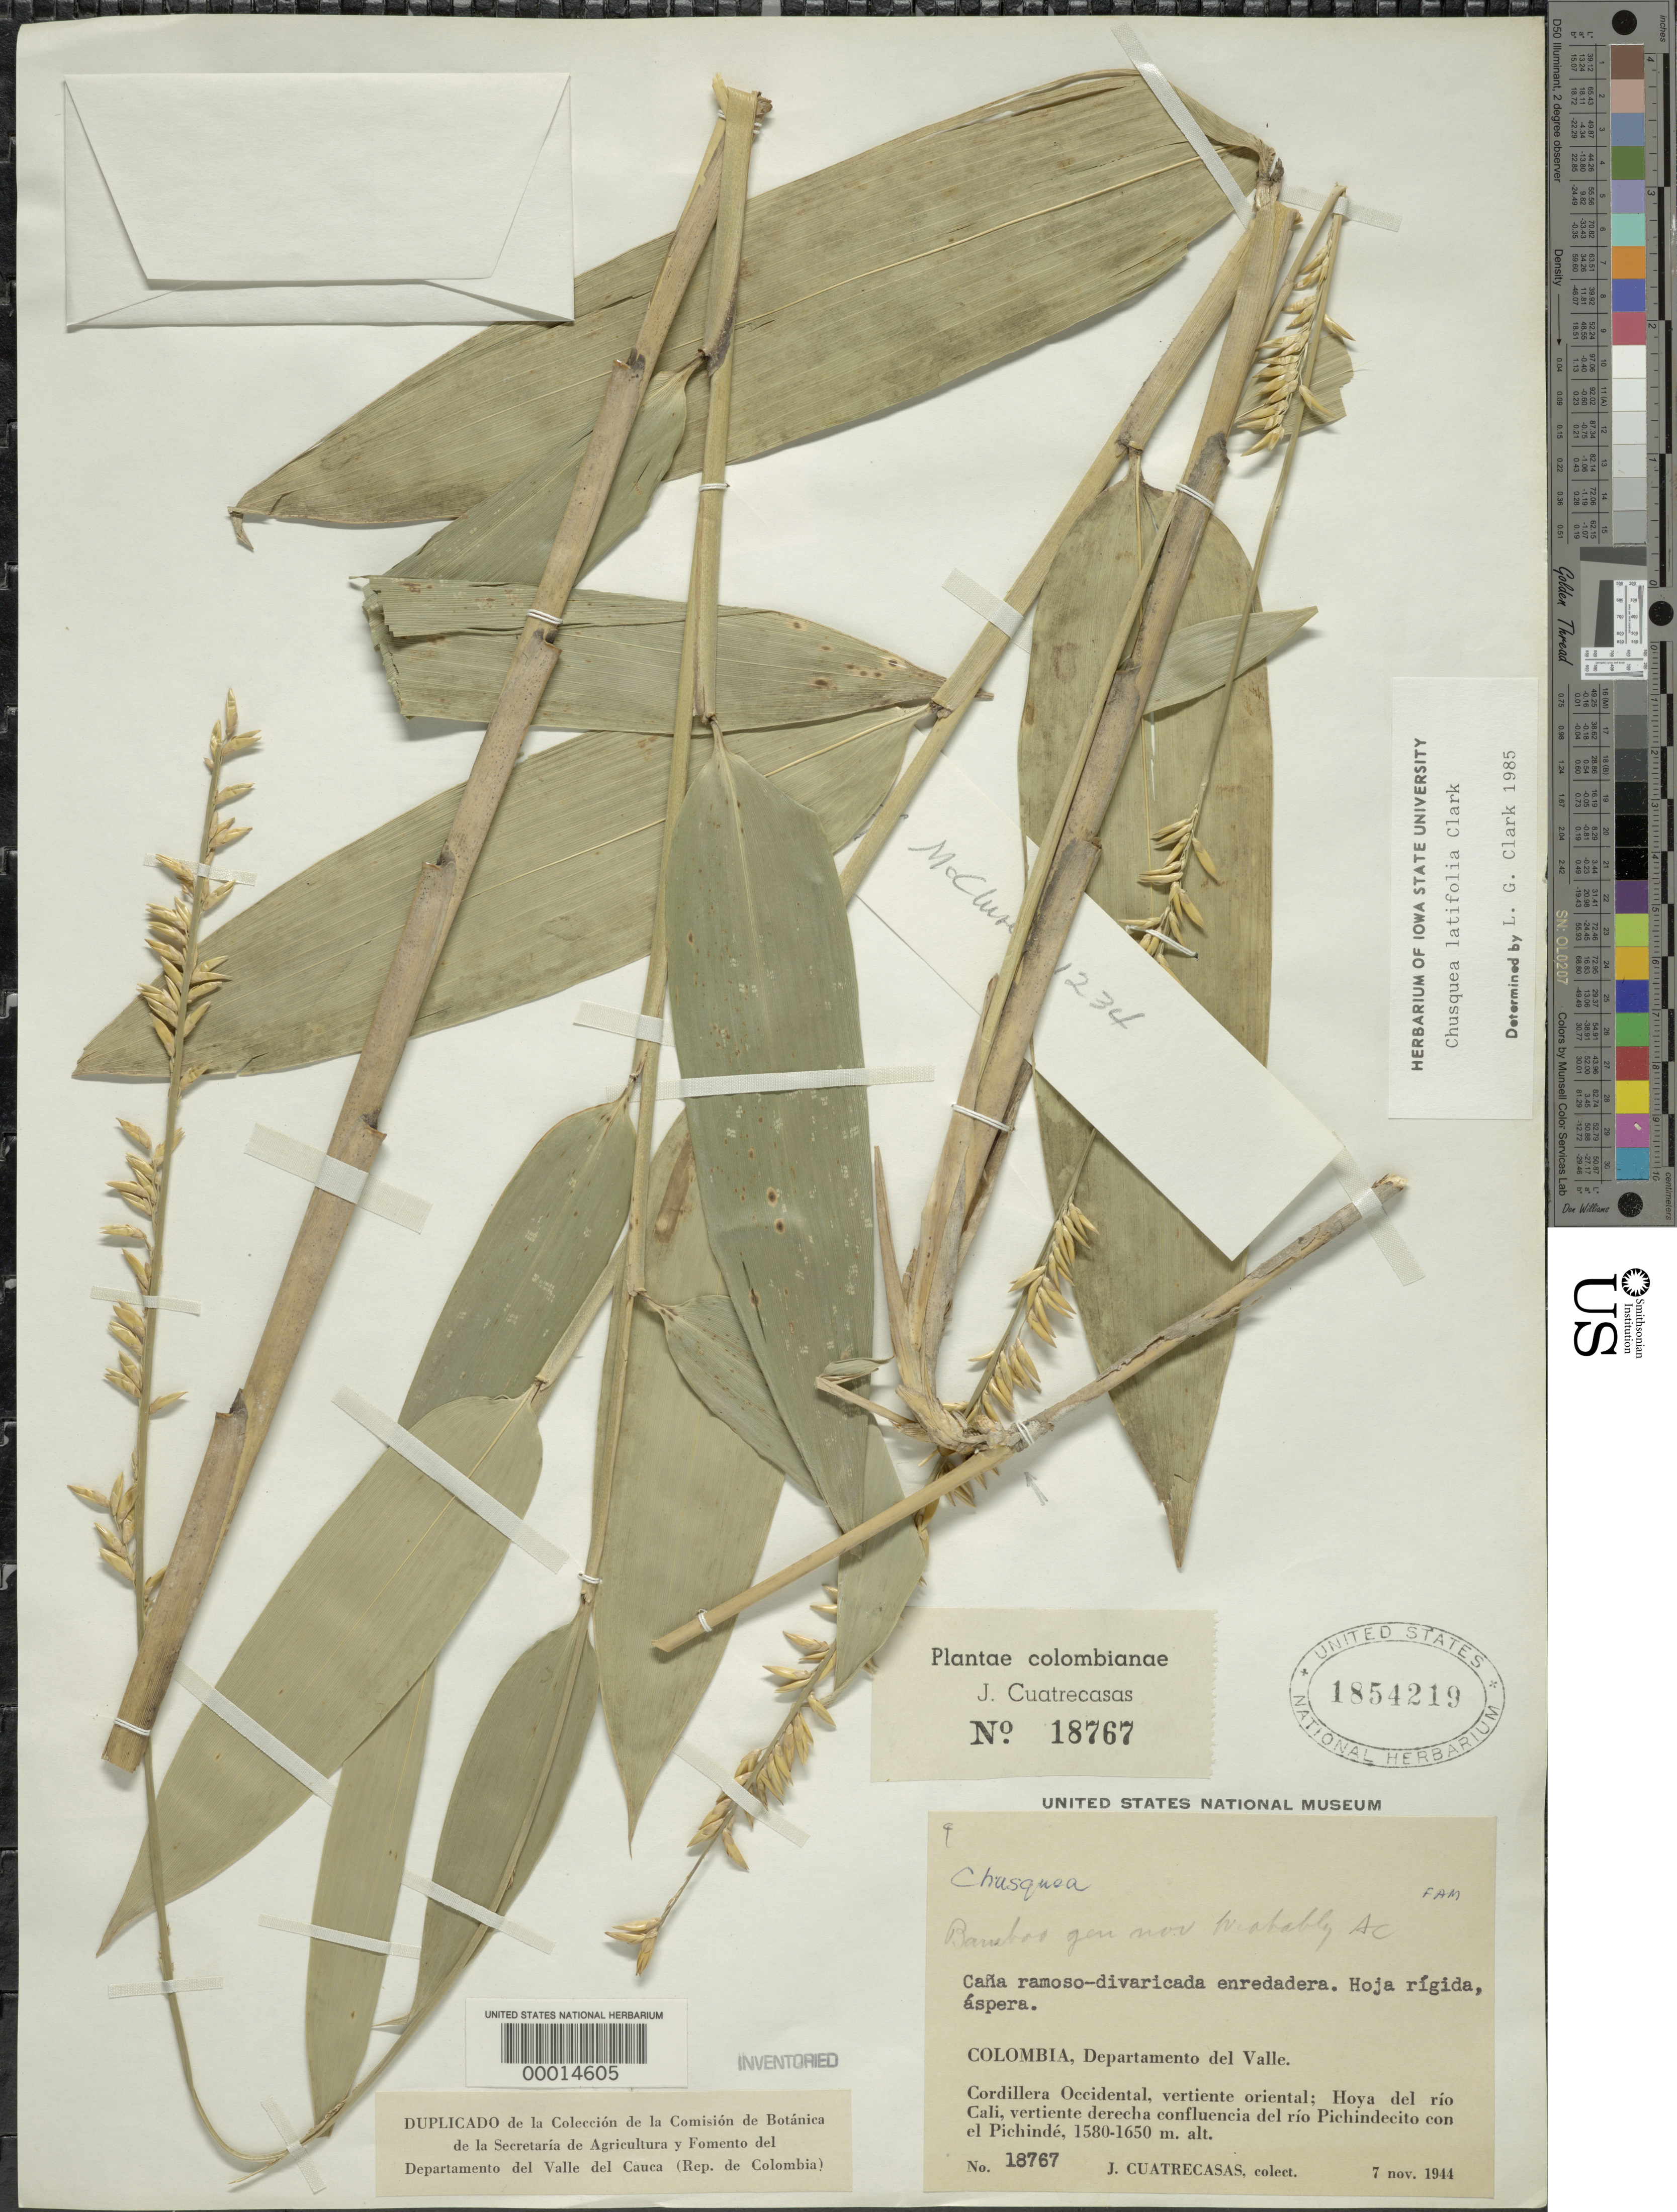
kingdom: Plantae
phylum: Tracheophyta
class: Liliopsida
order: Poales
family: Poaceae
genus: Chusquea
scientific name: Chusquea latifolia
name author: L.G. Clark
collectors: J. Cuatrecasas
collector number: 18767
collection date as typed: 07 Nov 1944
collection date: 1944-11-07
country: Colombia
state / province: Valle del Cauca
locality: Hoya del Rio Cali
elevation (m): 1580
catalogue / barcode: US 1854219